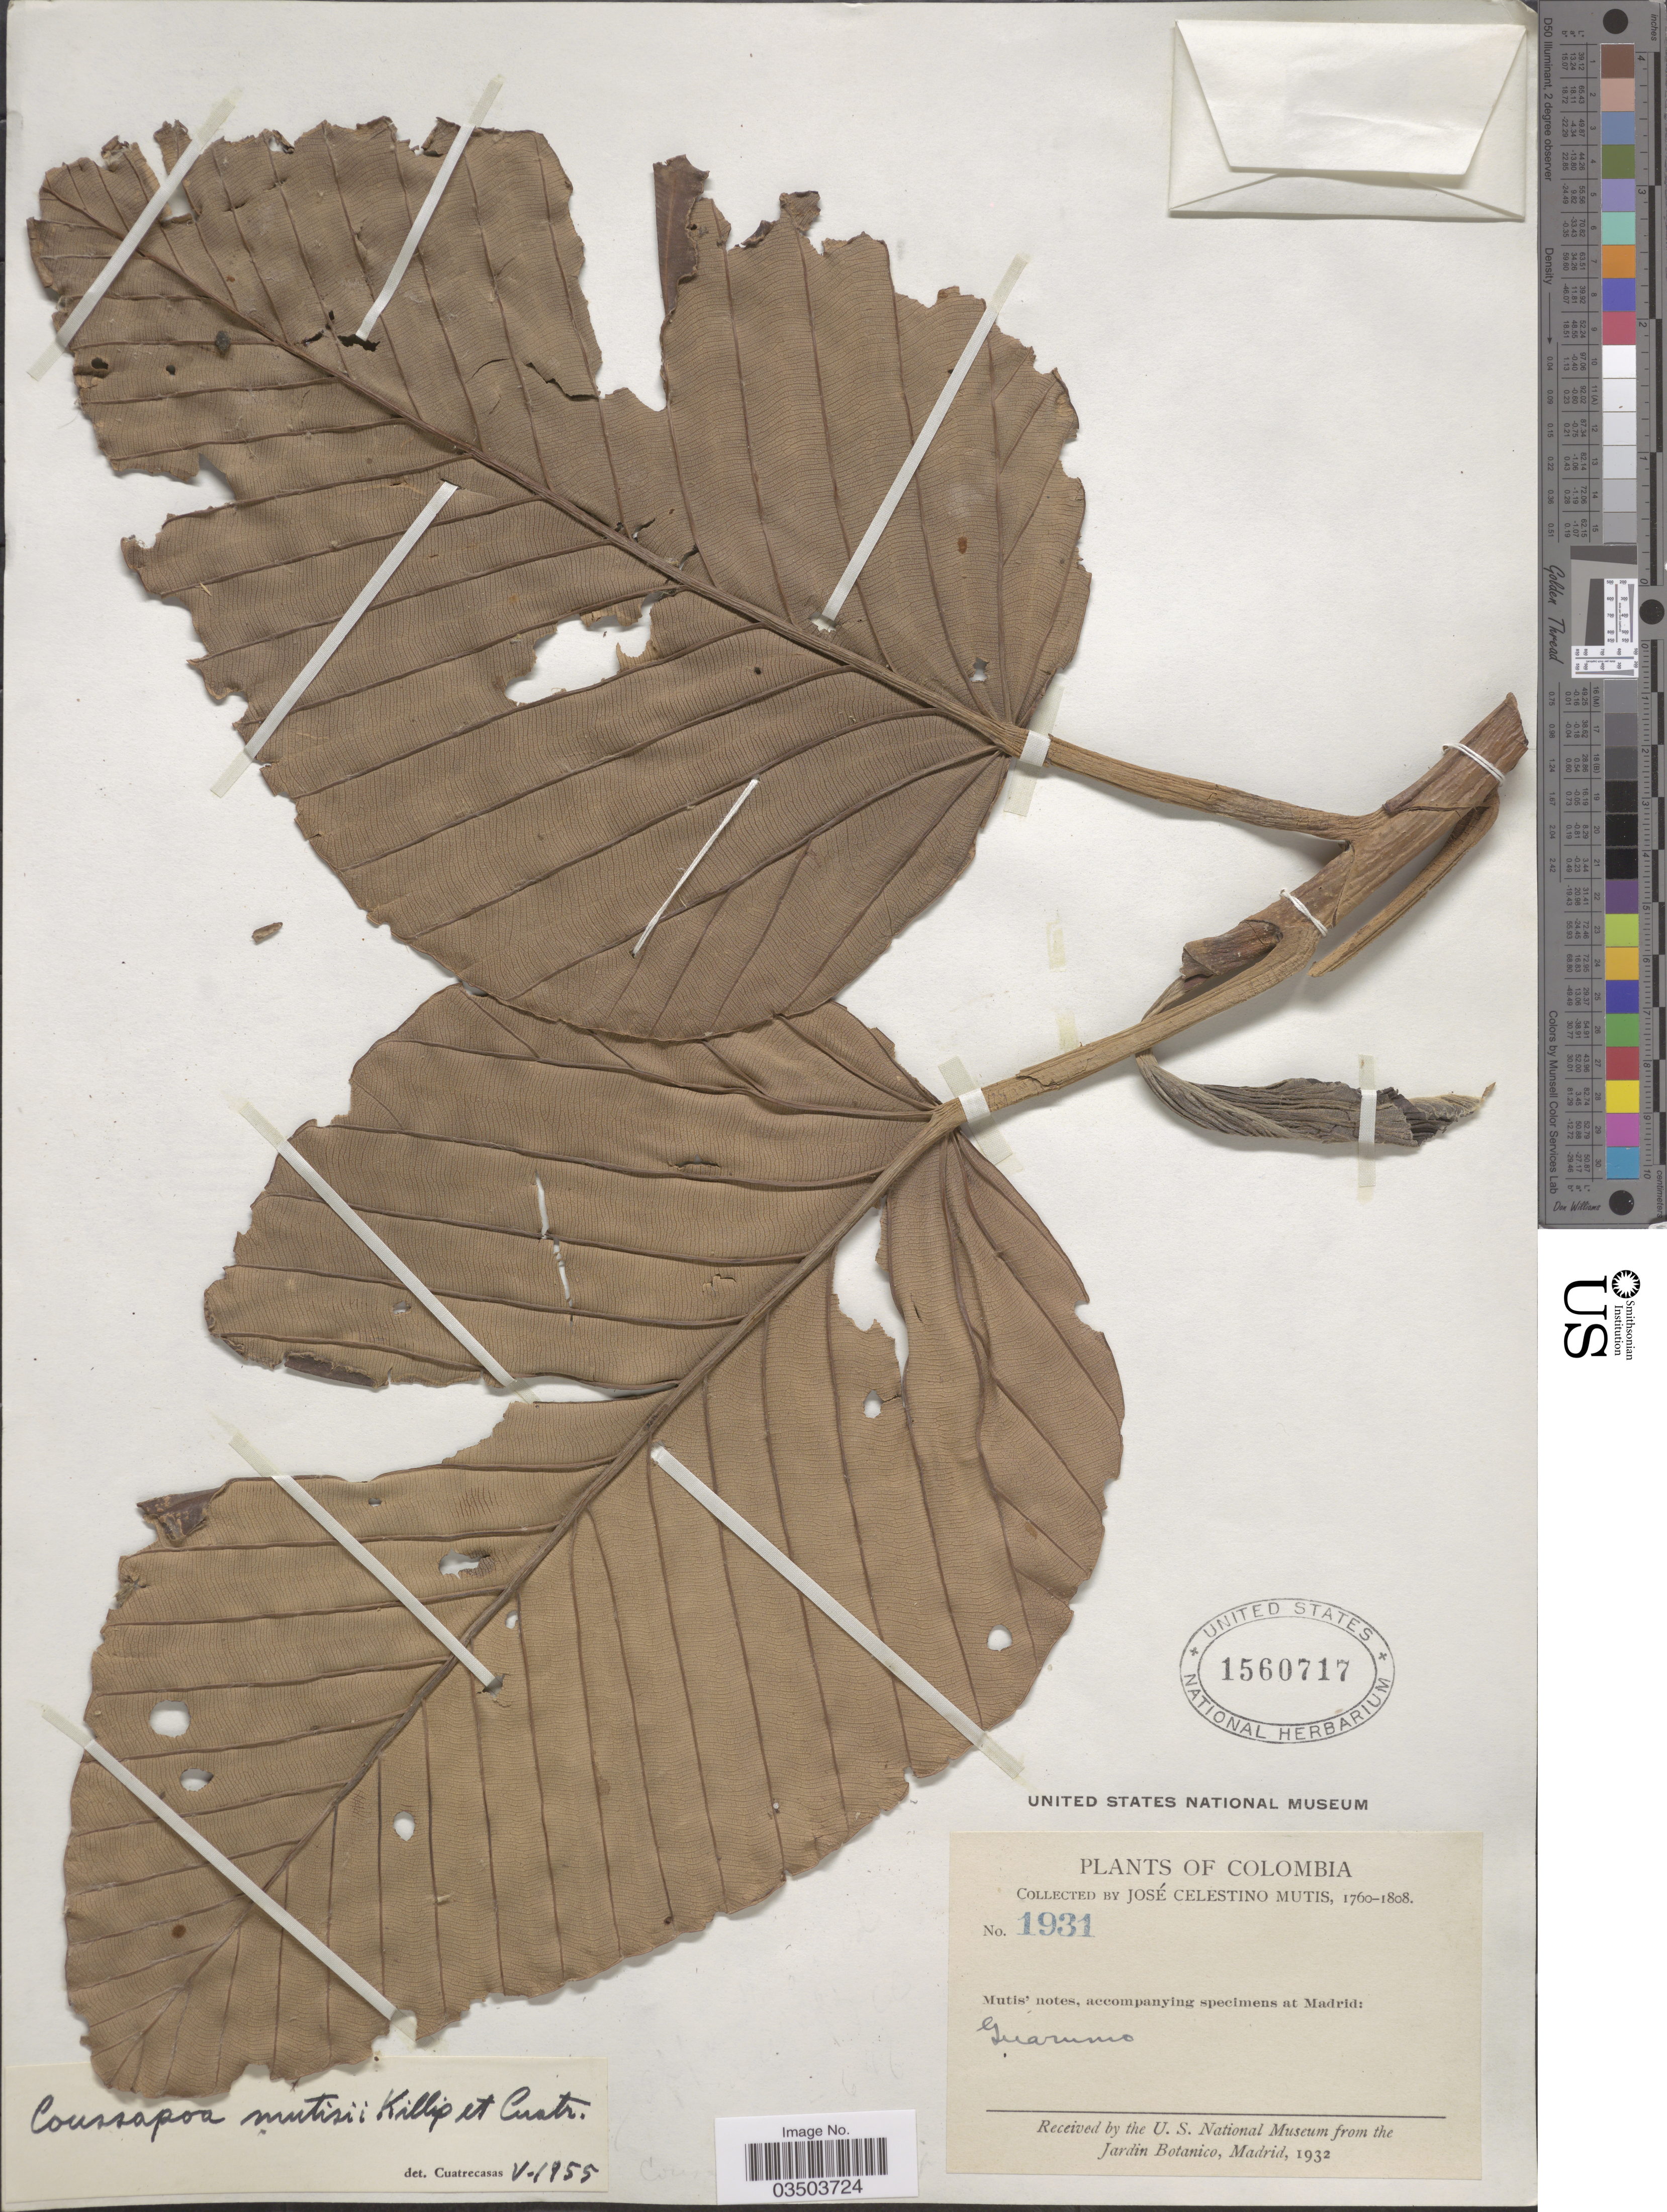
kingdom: Plantae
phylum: Tracheophyta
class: Magnoliopsida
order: Rosales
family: Urticaceae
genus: Coussapoa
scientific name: Coussapoa villosa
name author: Poepp. & Endl.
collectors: J. C. B. Mutis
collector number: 1931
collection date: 1760/1808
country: Colombia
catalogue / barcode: US 1560717